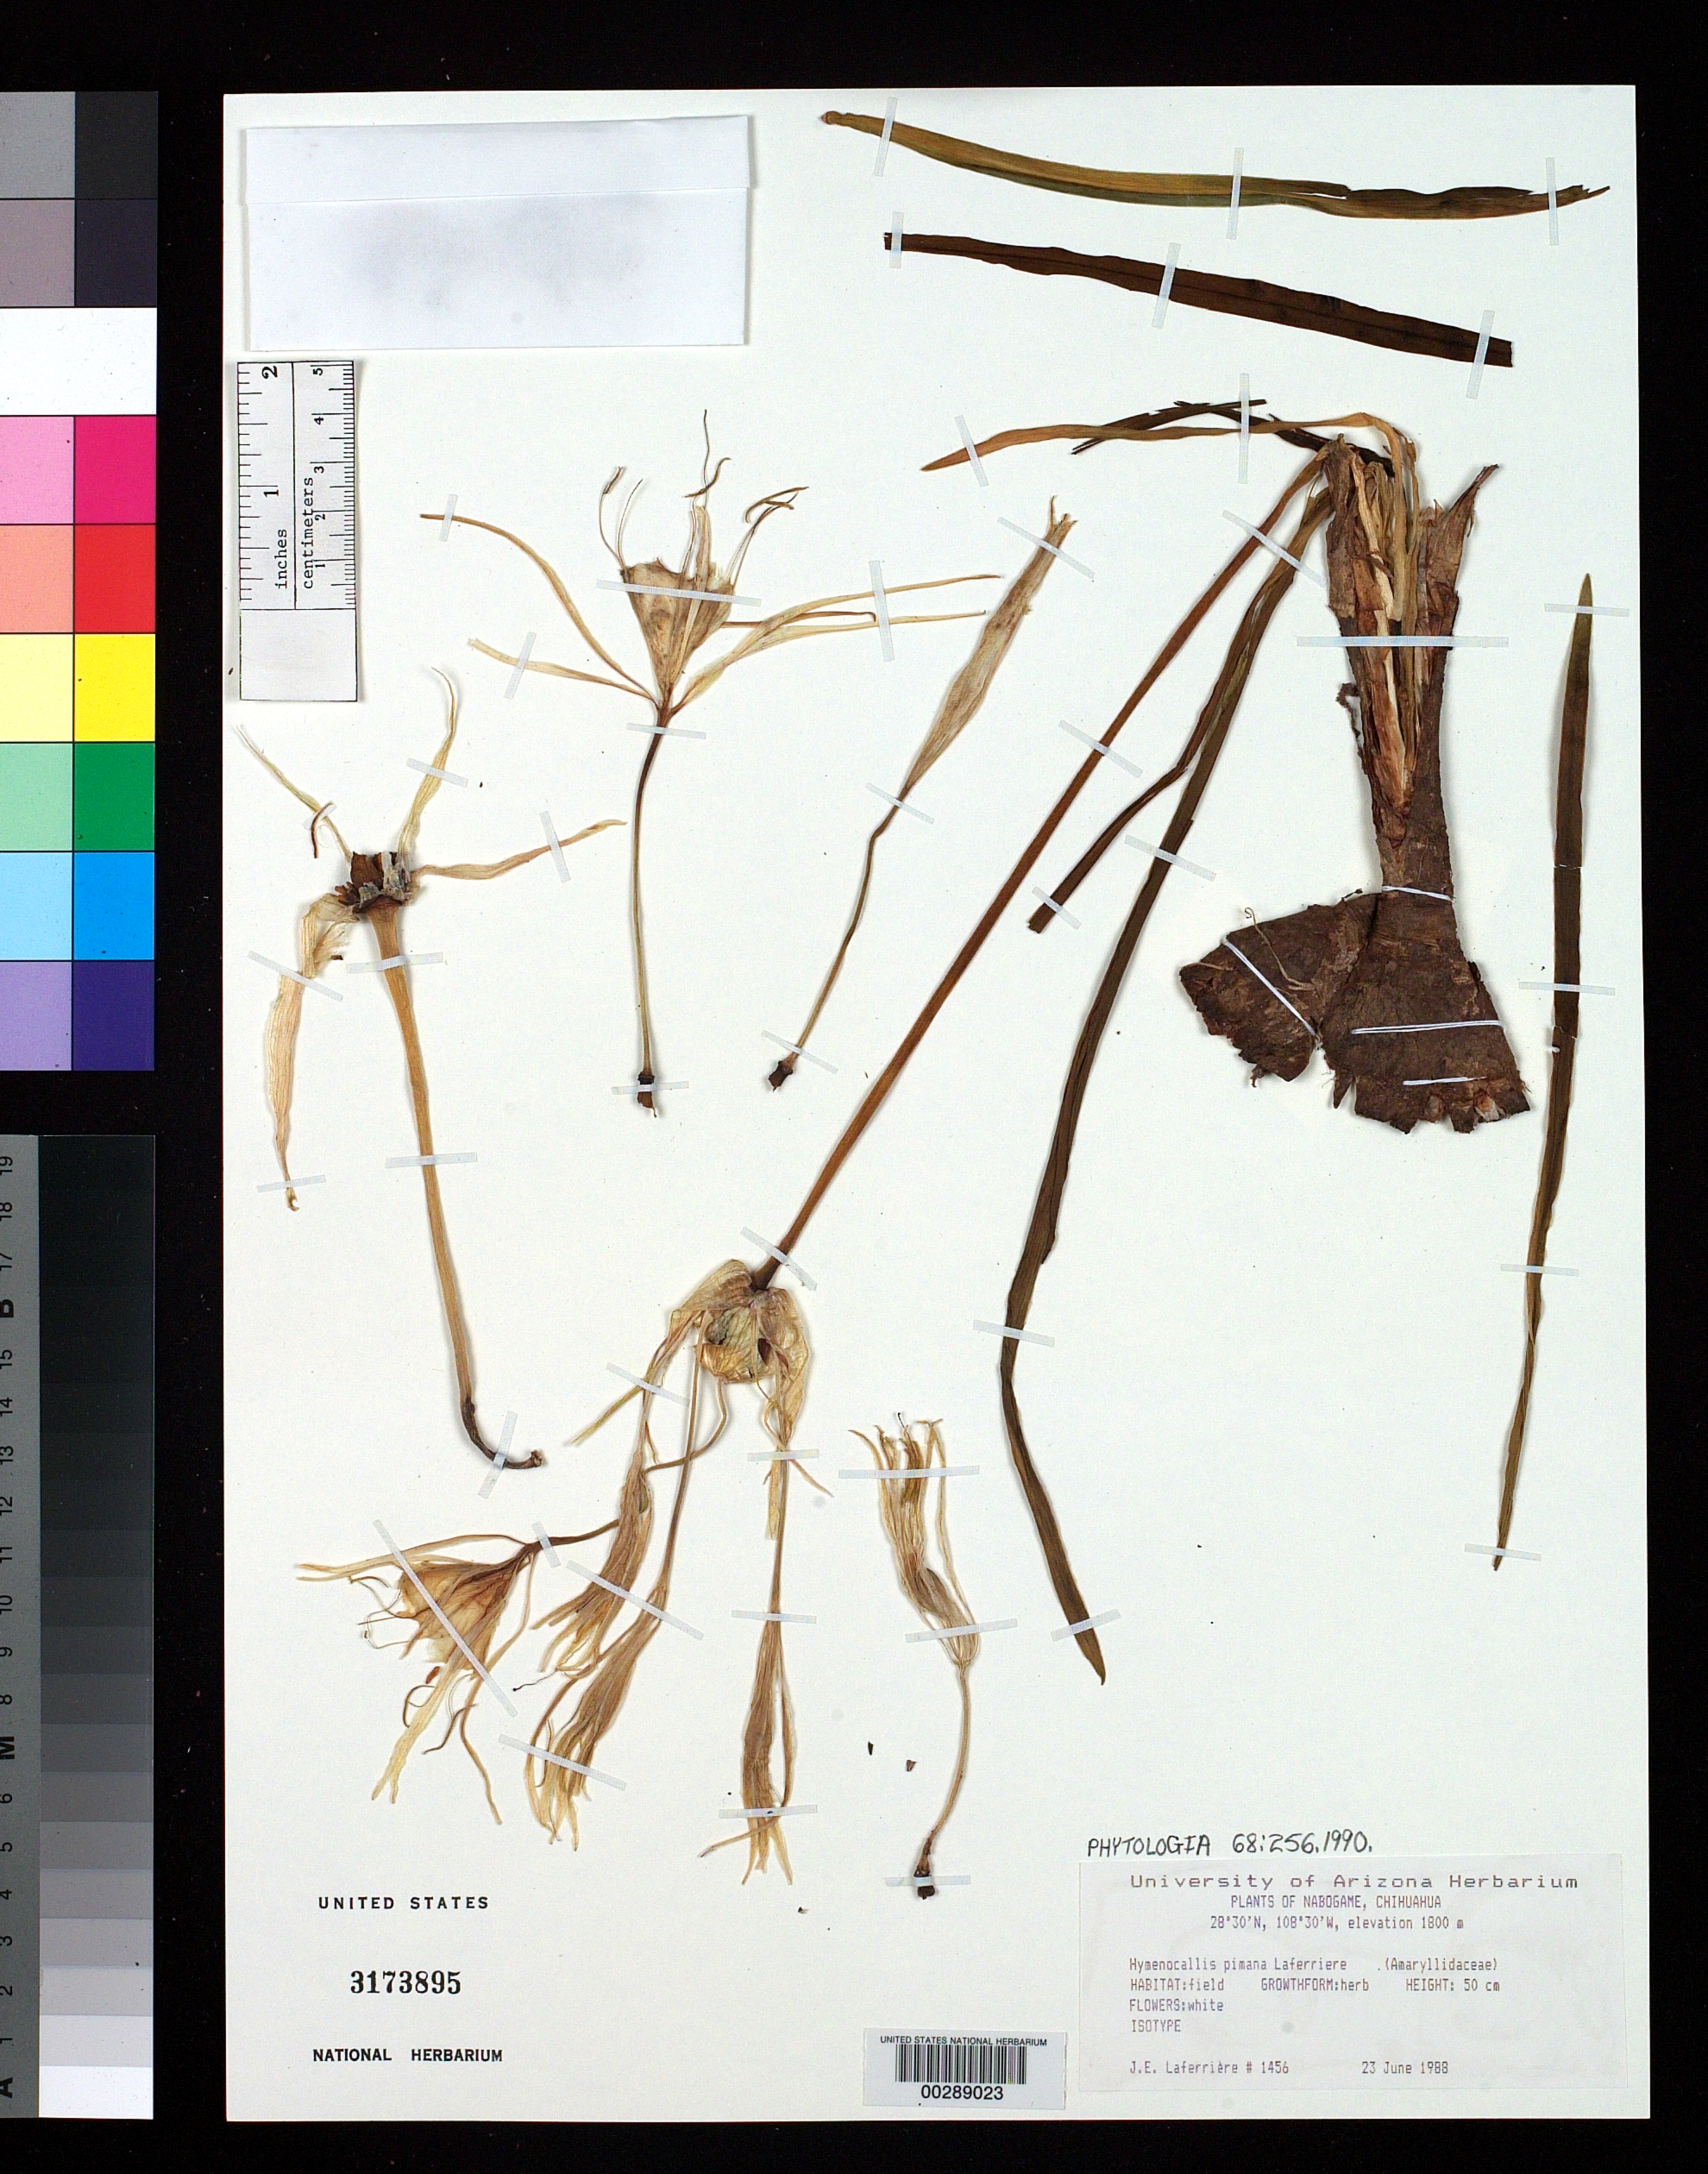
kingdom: Plantae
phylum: Tracheophyta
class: Liliopsida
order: Asparagales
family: Amaryllidaceae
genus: Hymenocallis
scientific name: Hymenocallis pimana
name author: Laferr.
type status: Isotype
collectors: J. E. Laferrière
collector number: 1456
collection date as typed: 23 Jun 1988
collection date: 1988-06-23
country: Mexico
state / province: Chihuahua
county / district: Temosachic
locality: Nabogame, grassy field near village.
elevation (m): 1800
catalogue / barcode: US 3173895